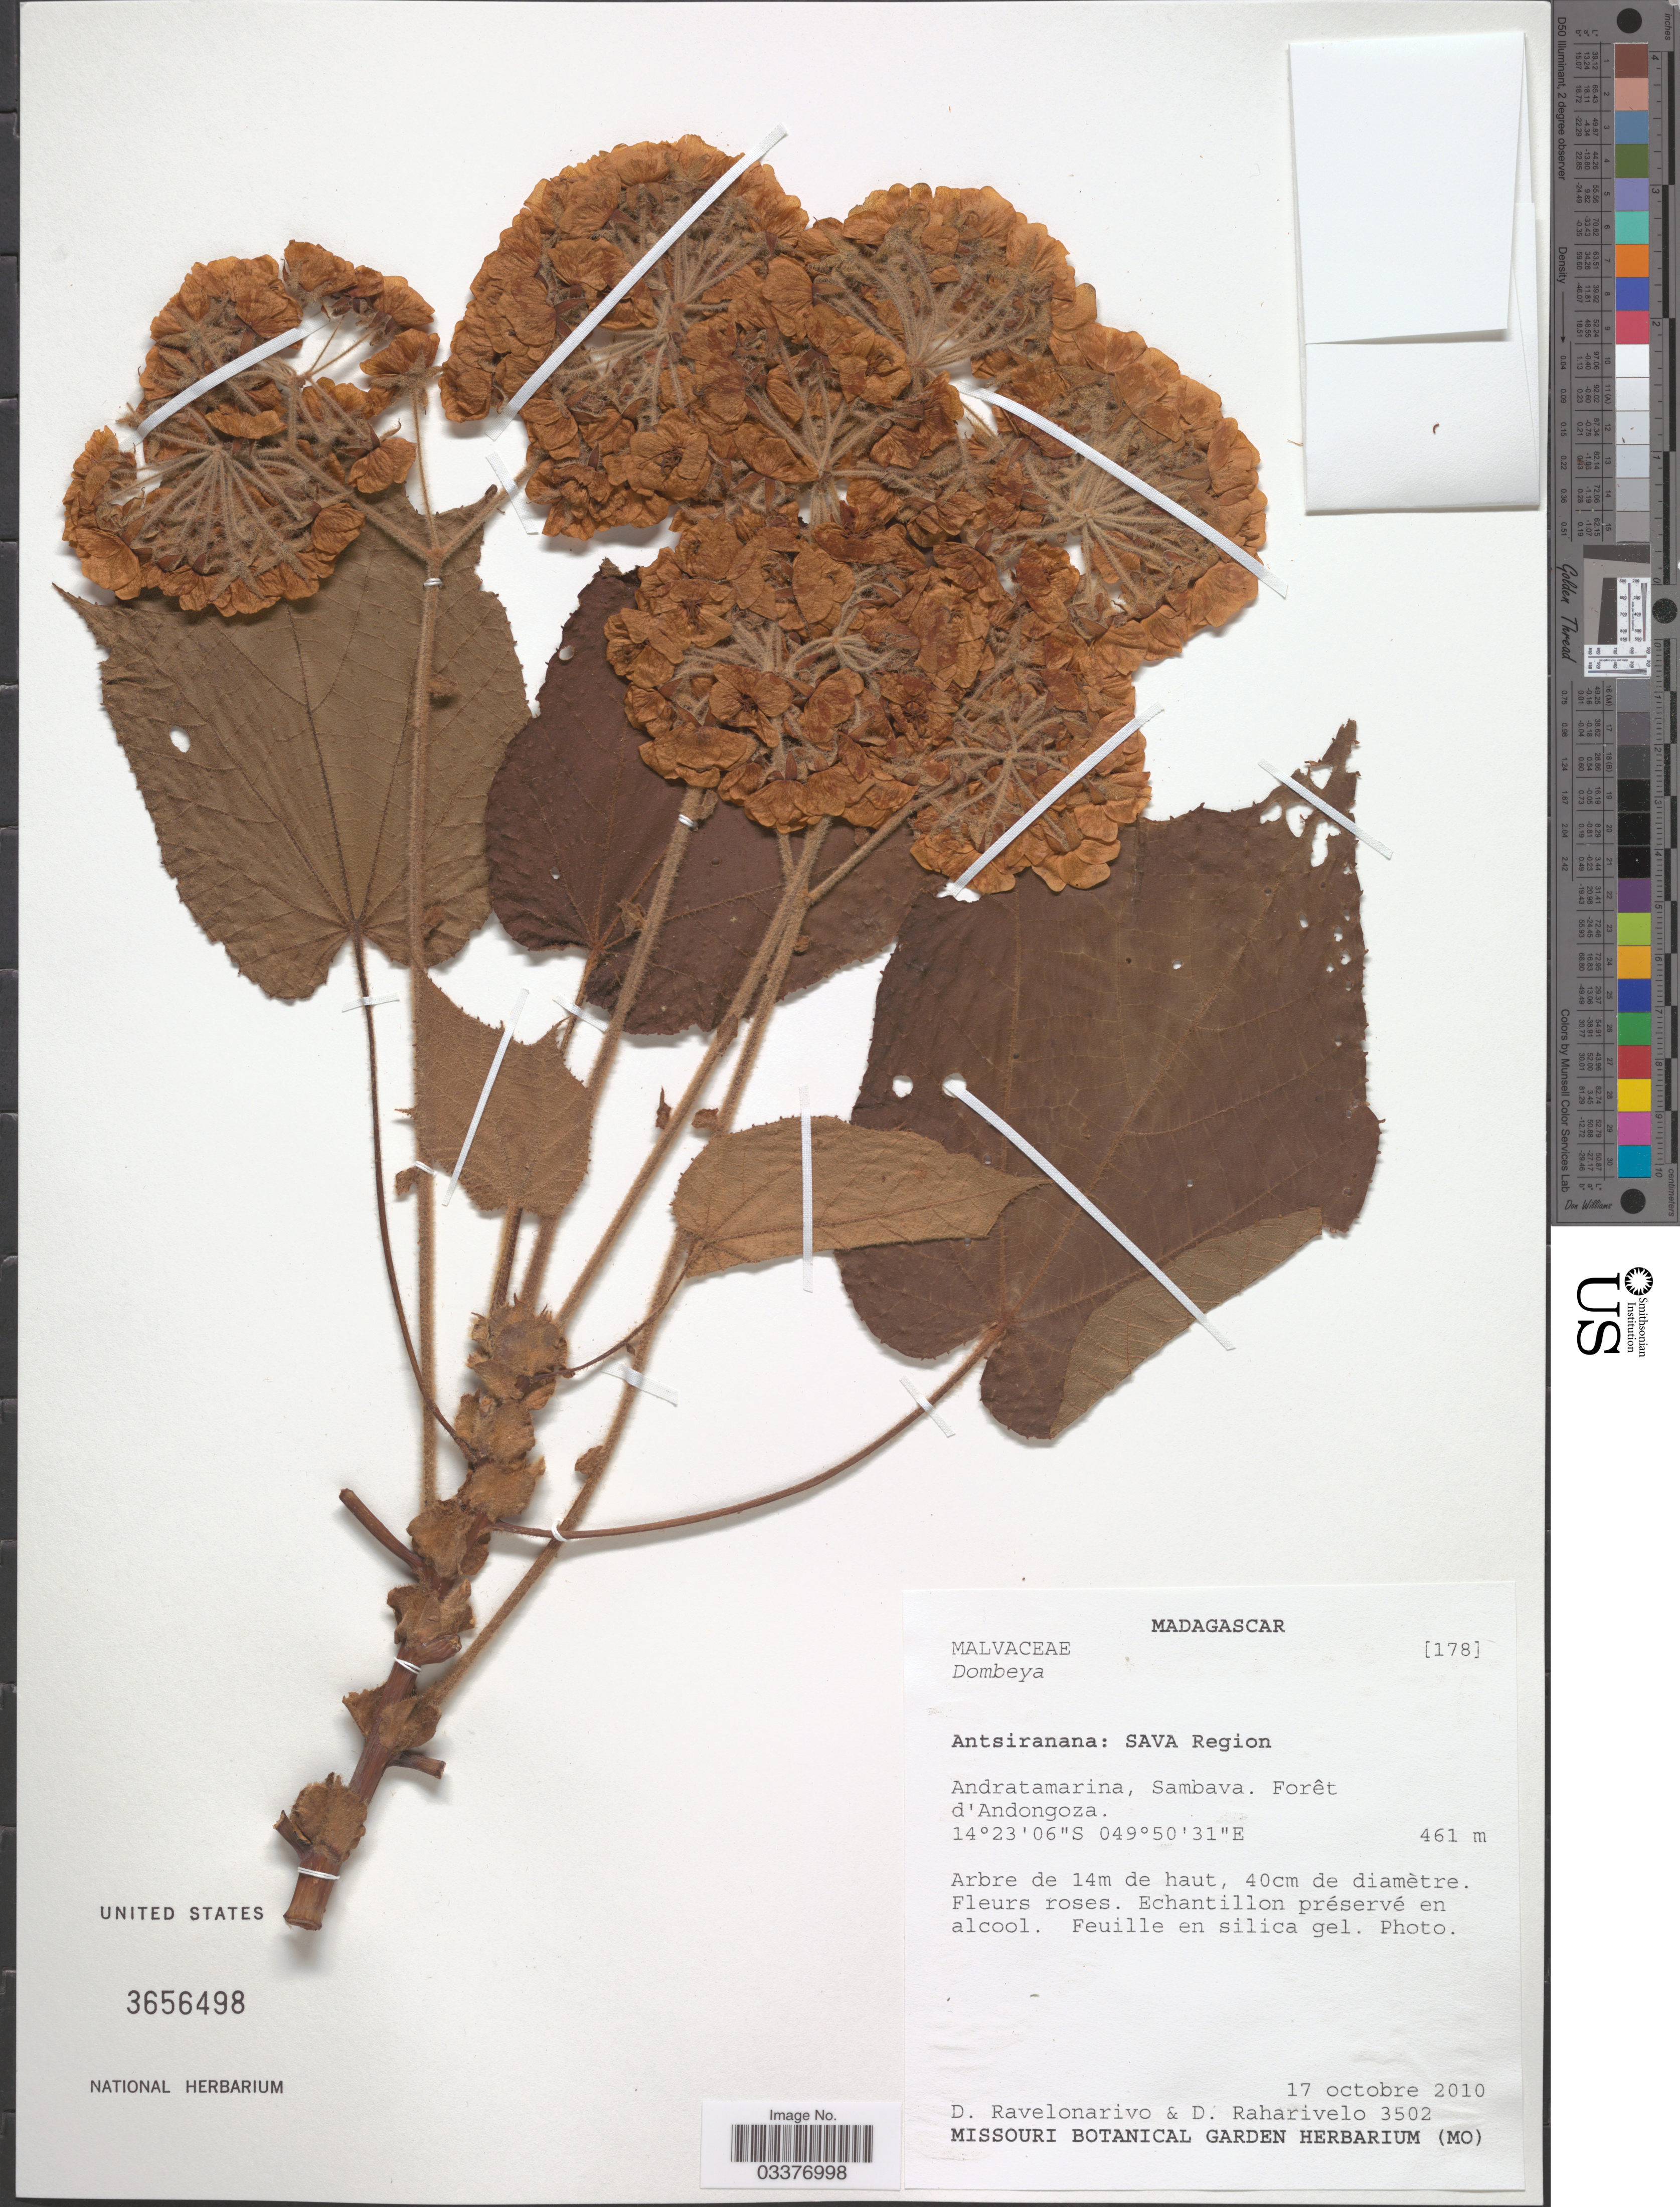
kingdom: Plantae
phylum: Tracheophyta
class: Magnoliopsida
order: Malvales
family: Malvaceae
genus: Dombeya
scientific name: Dombeya sp.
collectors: D. Ravelonarivo & D. Raharivelo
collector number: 3502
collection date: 2010-10-17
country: Madagascar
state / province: Sava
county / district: Sambava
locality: SAVA Region, Andratamarina, Sambava. Forêt d'Andongoza.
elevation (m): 461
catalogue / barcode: US 3656498